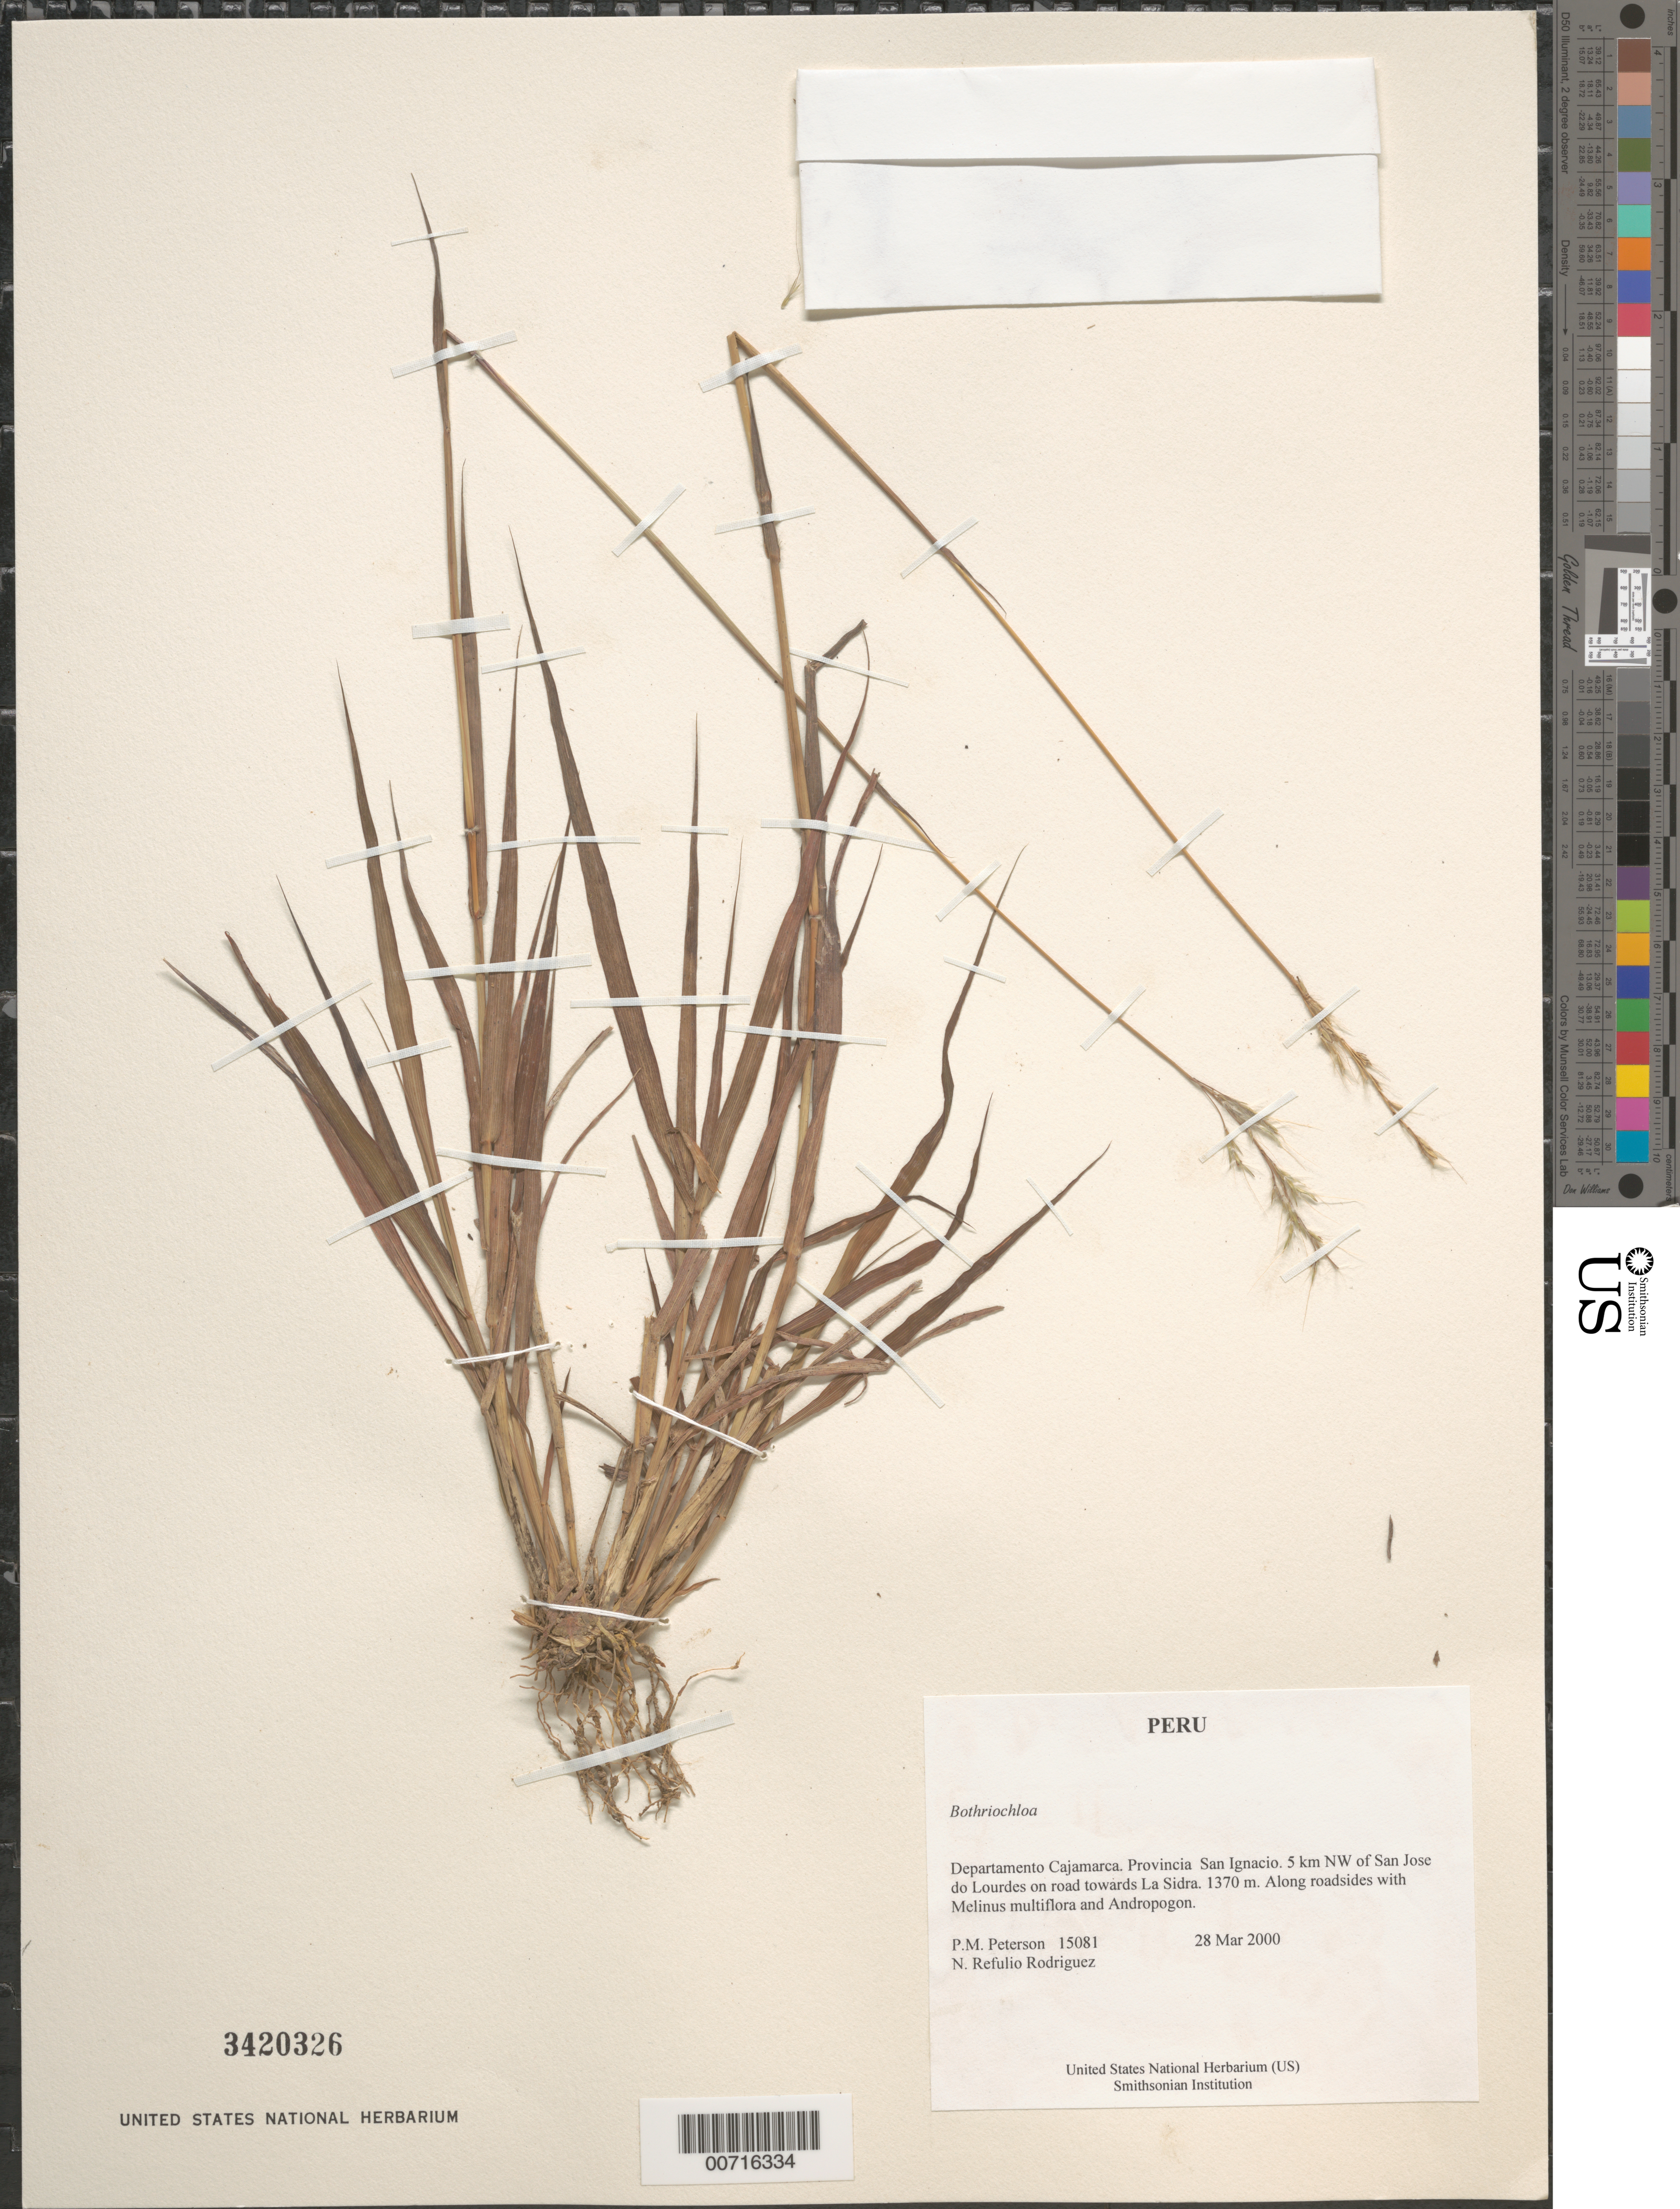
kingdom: Plantae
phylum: Tracheophyta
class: Liliopsida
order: Poales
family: Poaceae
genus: Bothriochloa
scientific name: Bothriochloa sp.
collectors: P. M. Peterson & N. Refulio-Rodríguez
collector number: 15081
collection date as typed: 28 Mar 2000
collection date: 2000-03-28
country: Peru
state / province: Cajamarca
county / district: San Ignacio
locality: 5 km NW of San Jose do Lourdes on road towards La Sidra.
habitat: Along roadsides with Melinus multiflora and Andropogon.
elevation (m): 1370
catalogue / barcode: US 3420326